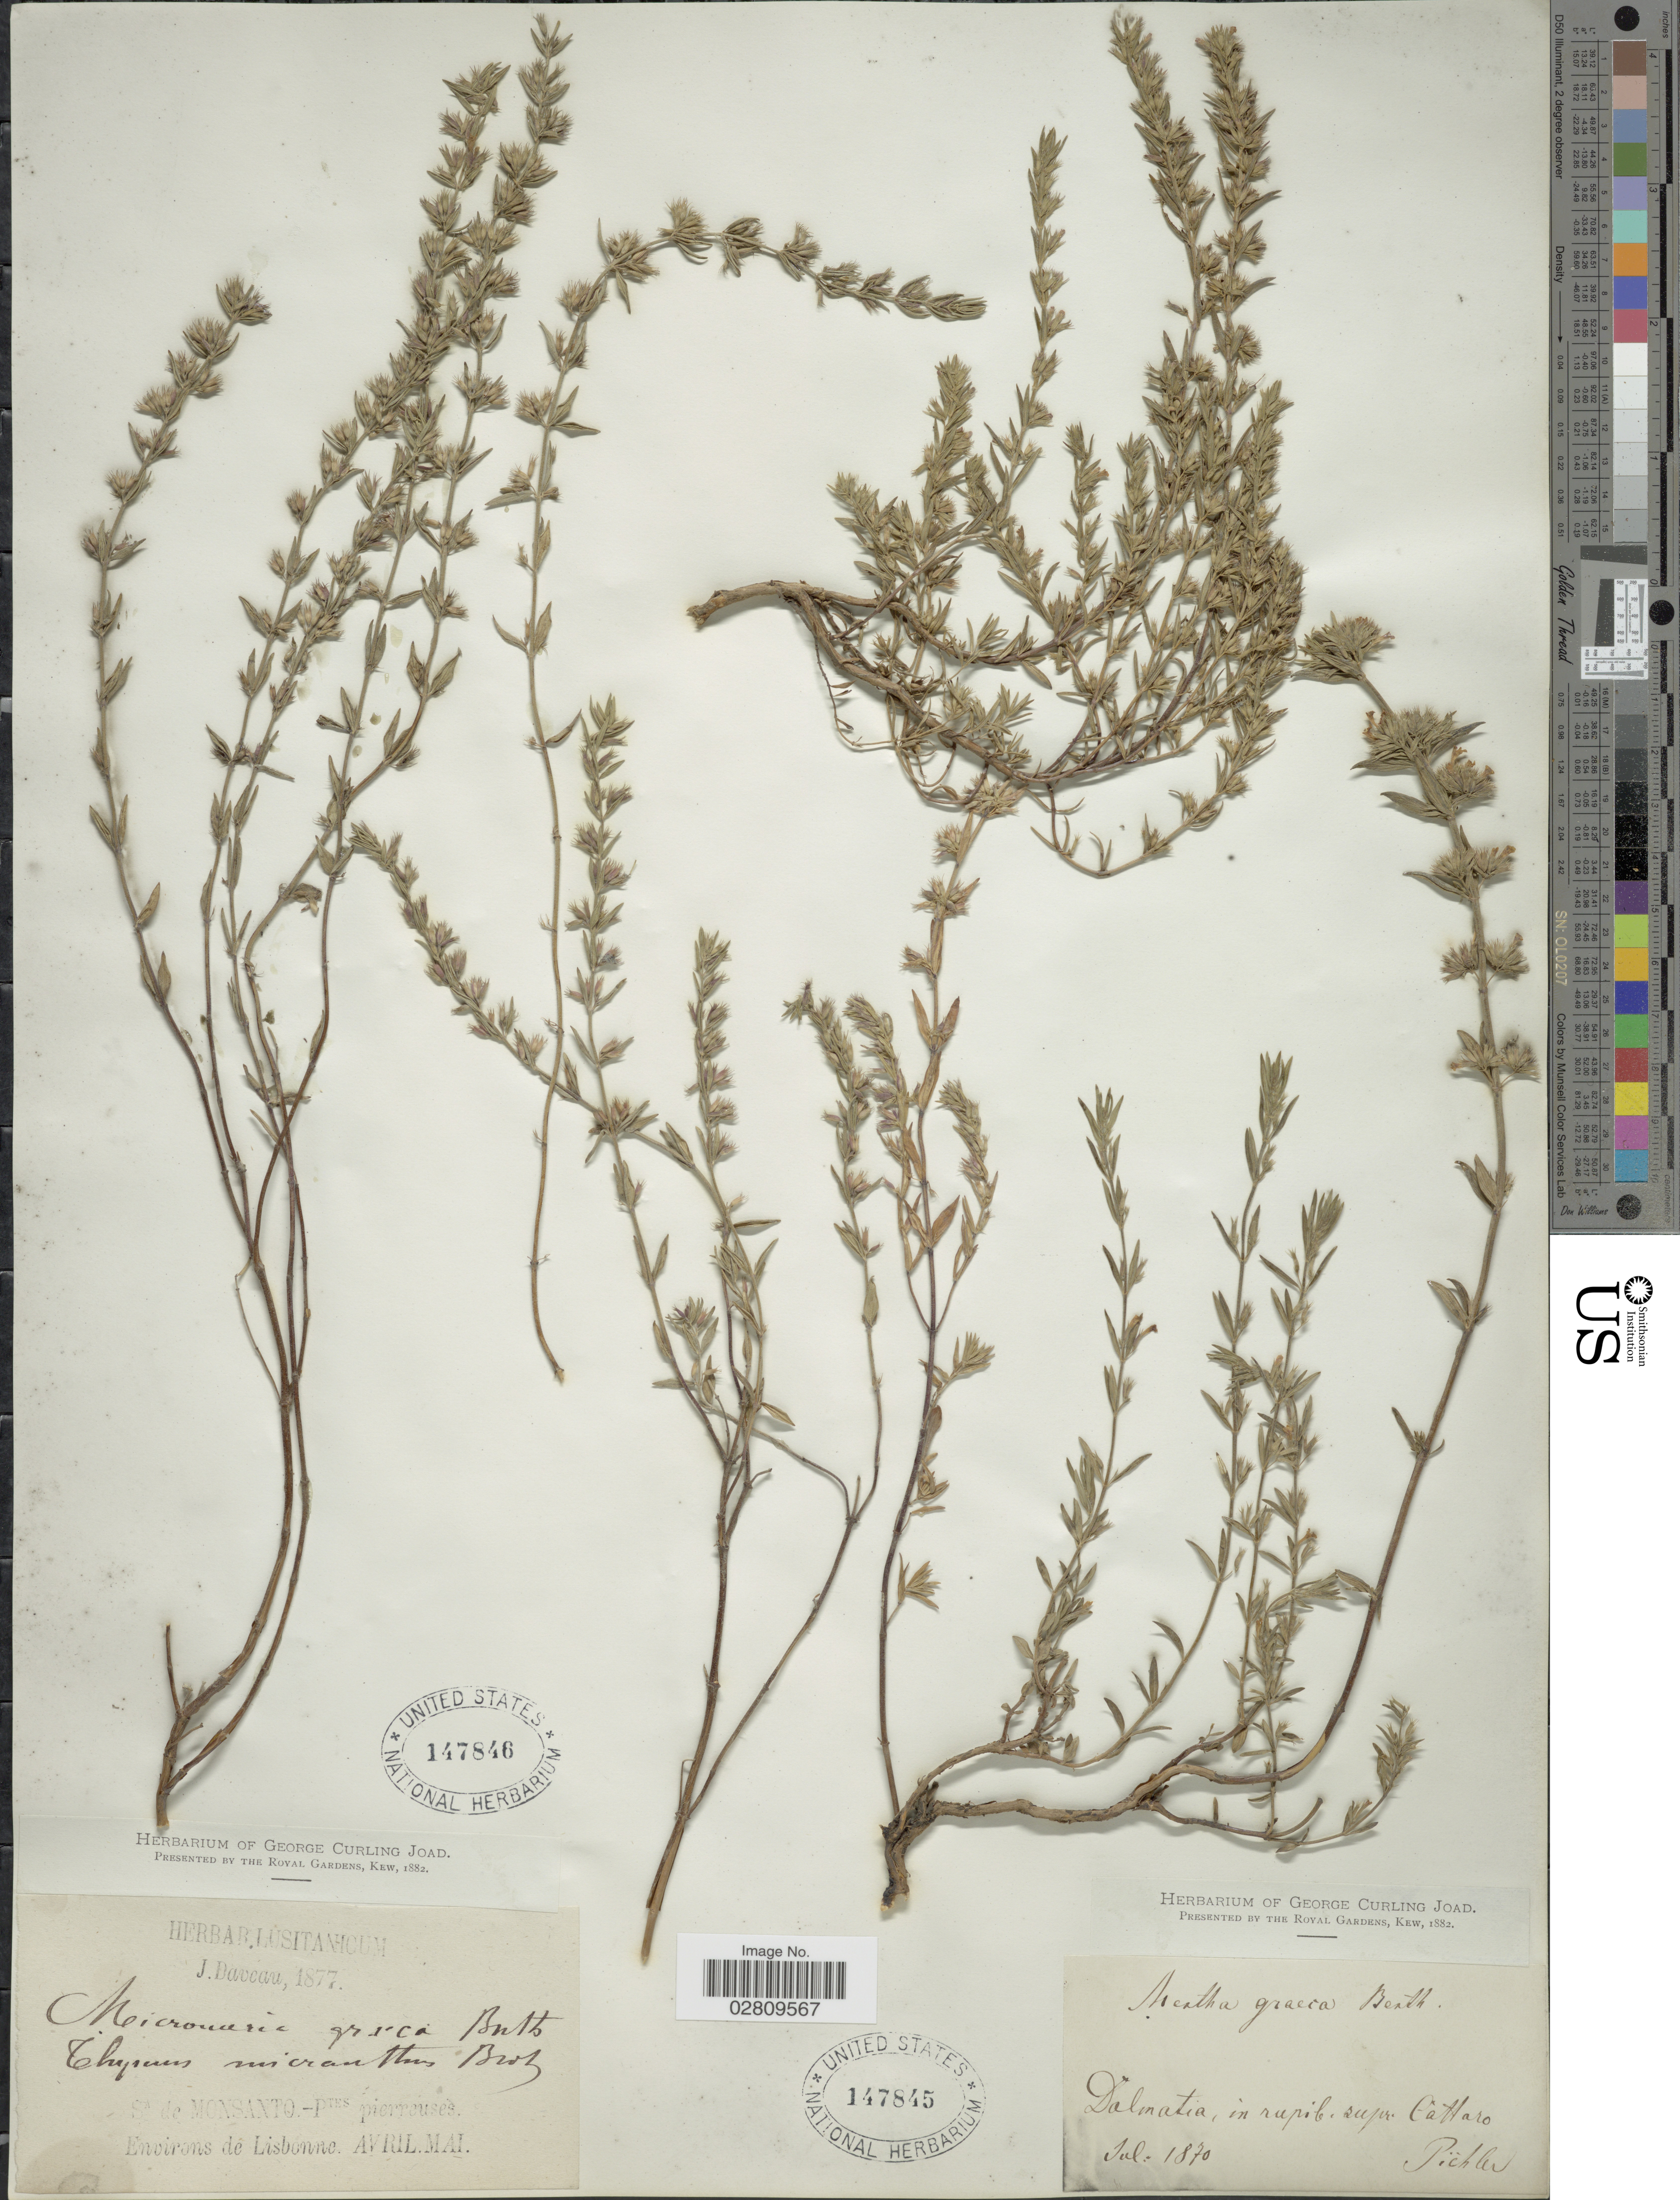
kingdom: Plantae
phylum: Tracheophyta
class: Magnoliopsida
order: Lamiales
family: Lamiaceae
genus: Micromeria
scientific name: Micromeria graeca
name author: Benth. ex Rchb.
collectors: Pichler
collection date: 1870-07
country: Croatia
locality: Dalmatia, in rupib. supr. Cattaro.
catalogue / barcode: US 147845-2